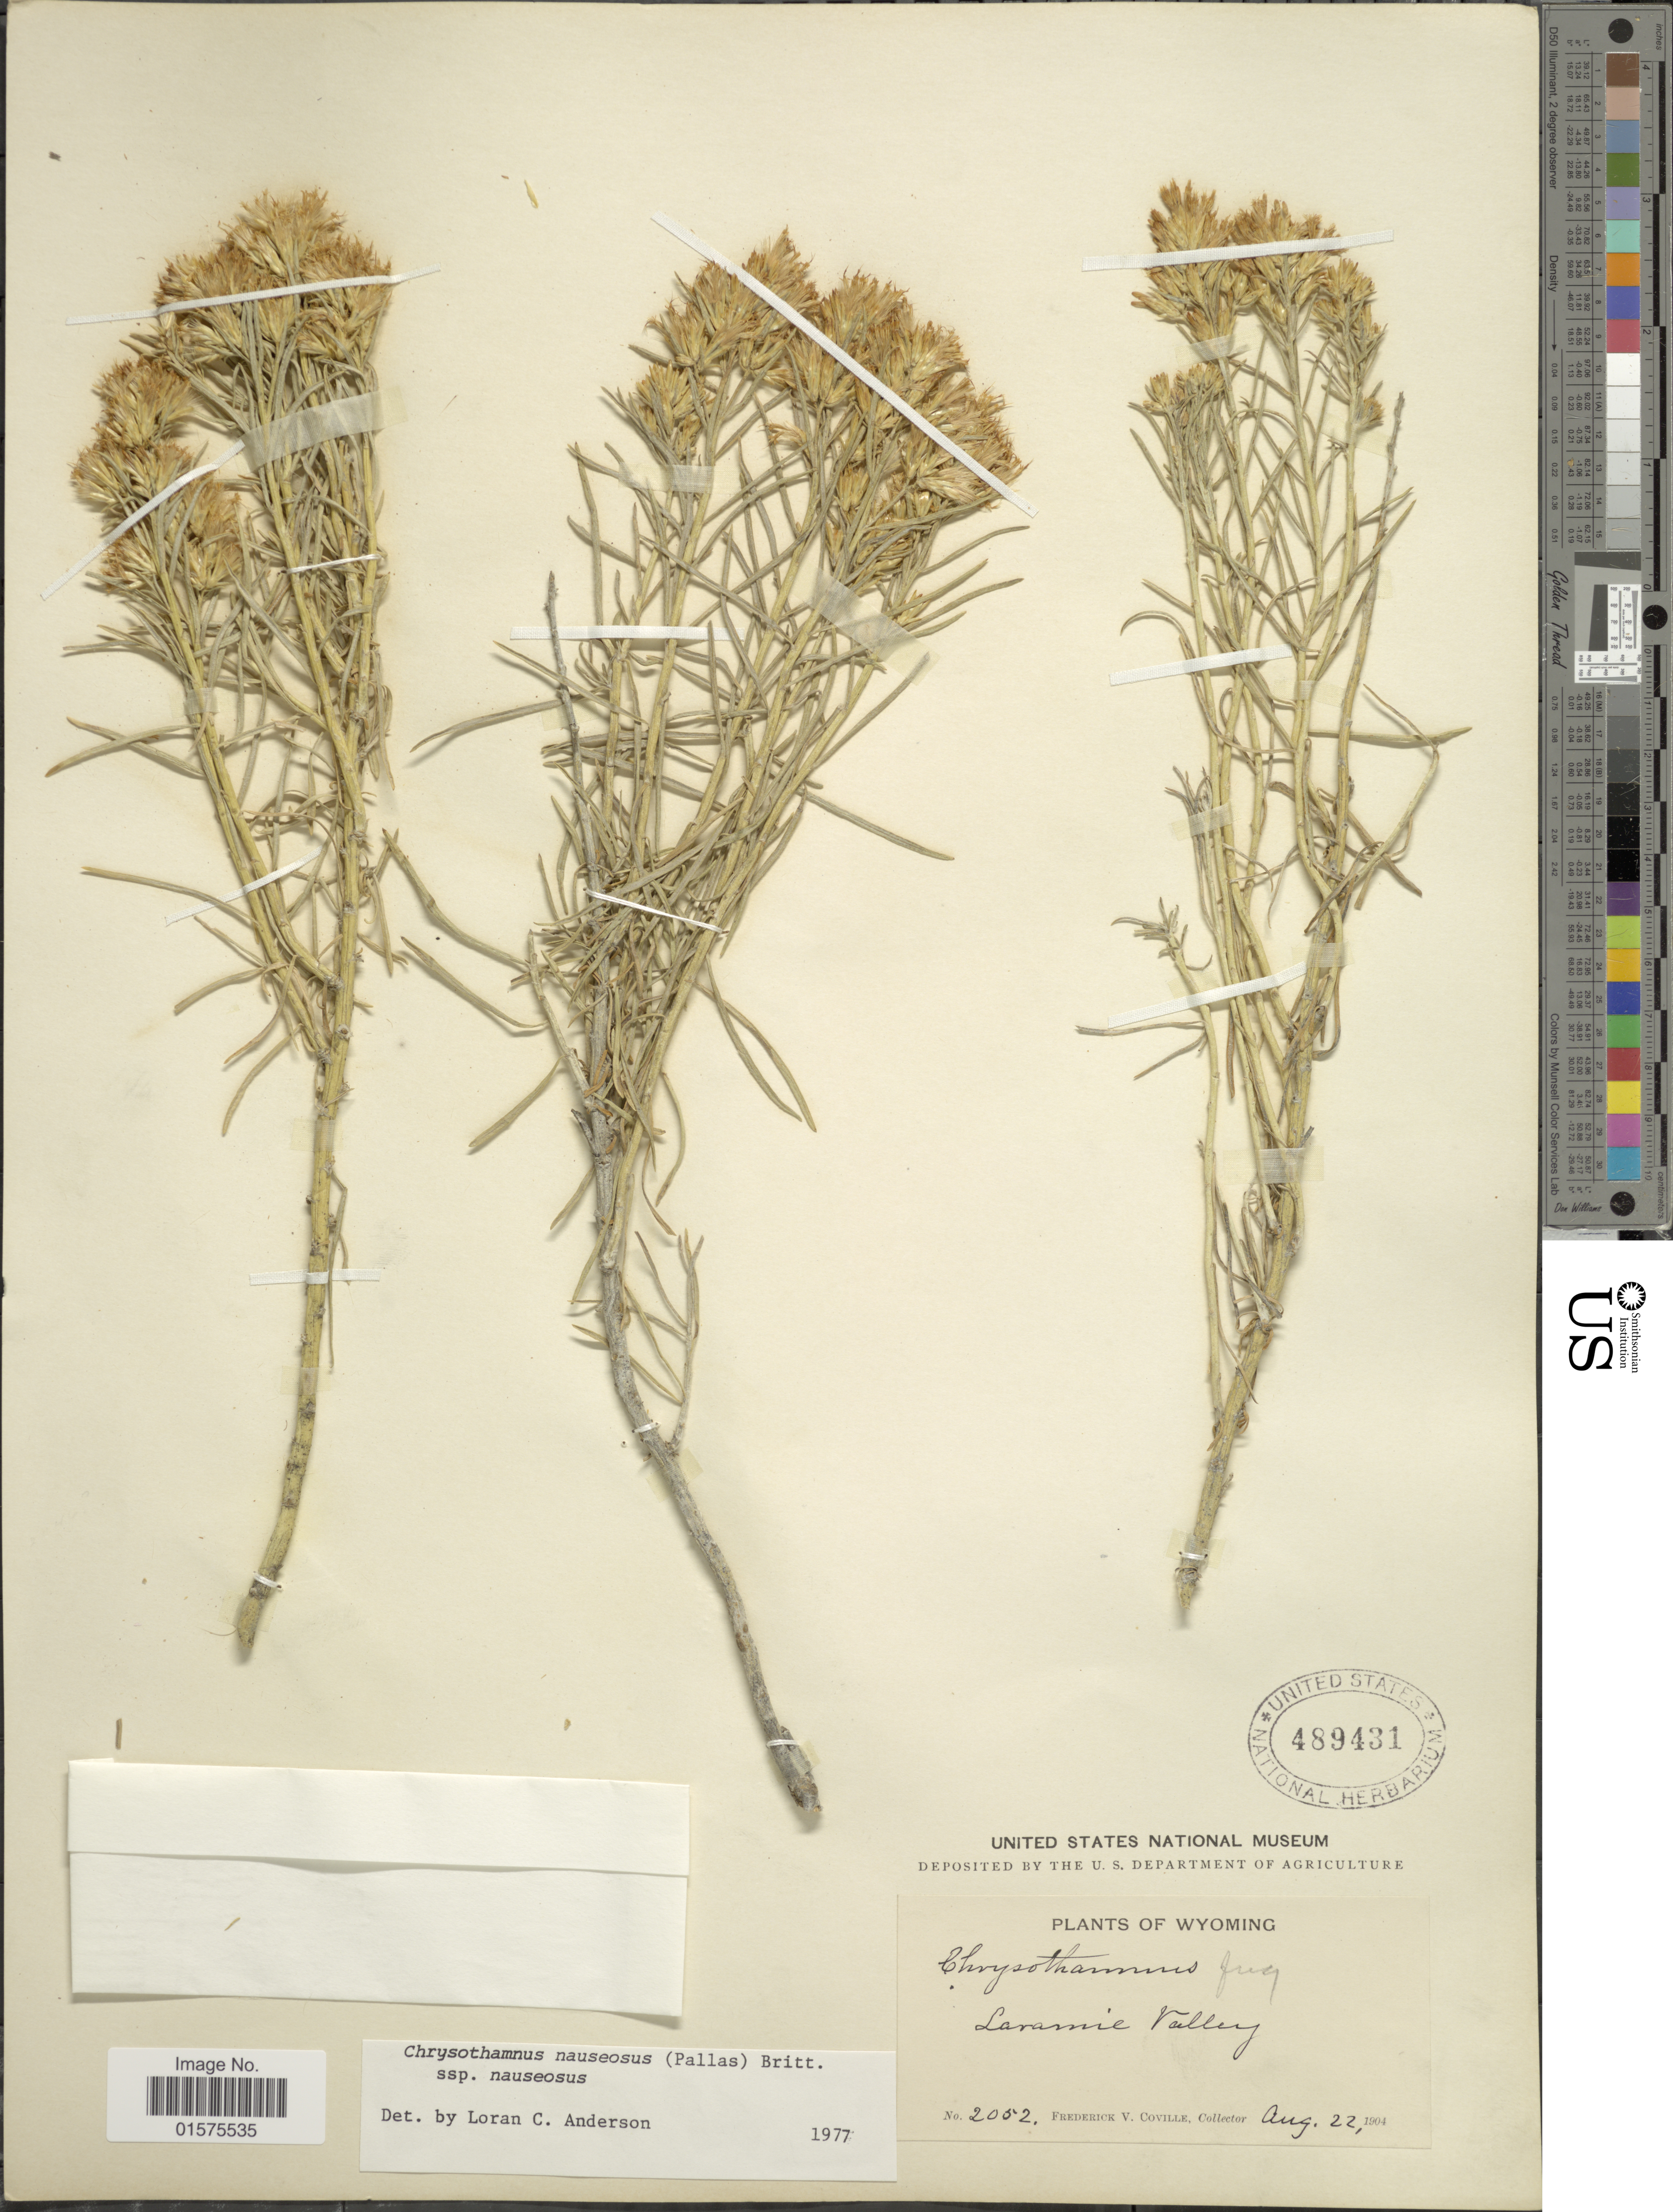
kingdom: Plantae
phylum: Tracheophyta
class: Magnoliopsida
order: Asterales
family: Asteraceae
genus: Ericameria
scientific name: Ericameria nauseosa var. nauseosa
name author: (Pall. ex Pursh) G.L. Nesom & G.I. Baird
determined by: Urbatsch, Lowell E., Curator (LSU), Louisiana State University (UNITED STATES)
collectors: F. V. Coville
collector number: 2052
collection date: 1904-08-22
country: United States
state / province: Wyoming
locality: Laramie Valley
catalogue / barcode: US 489431